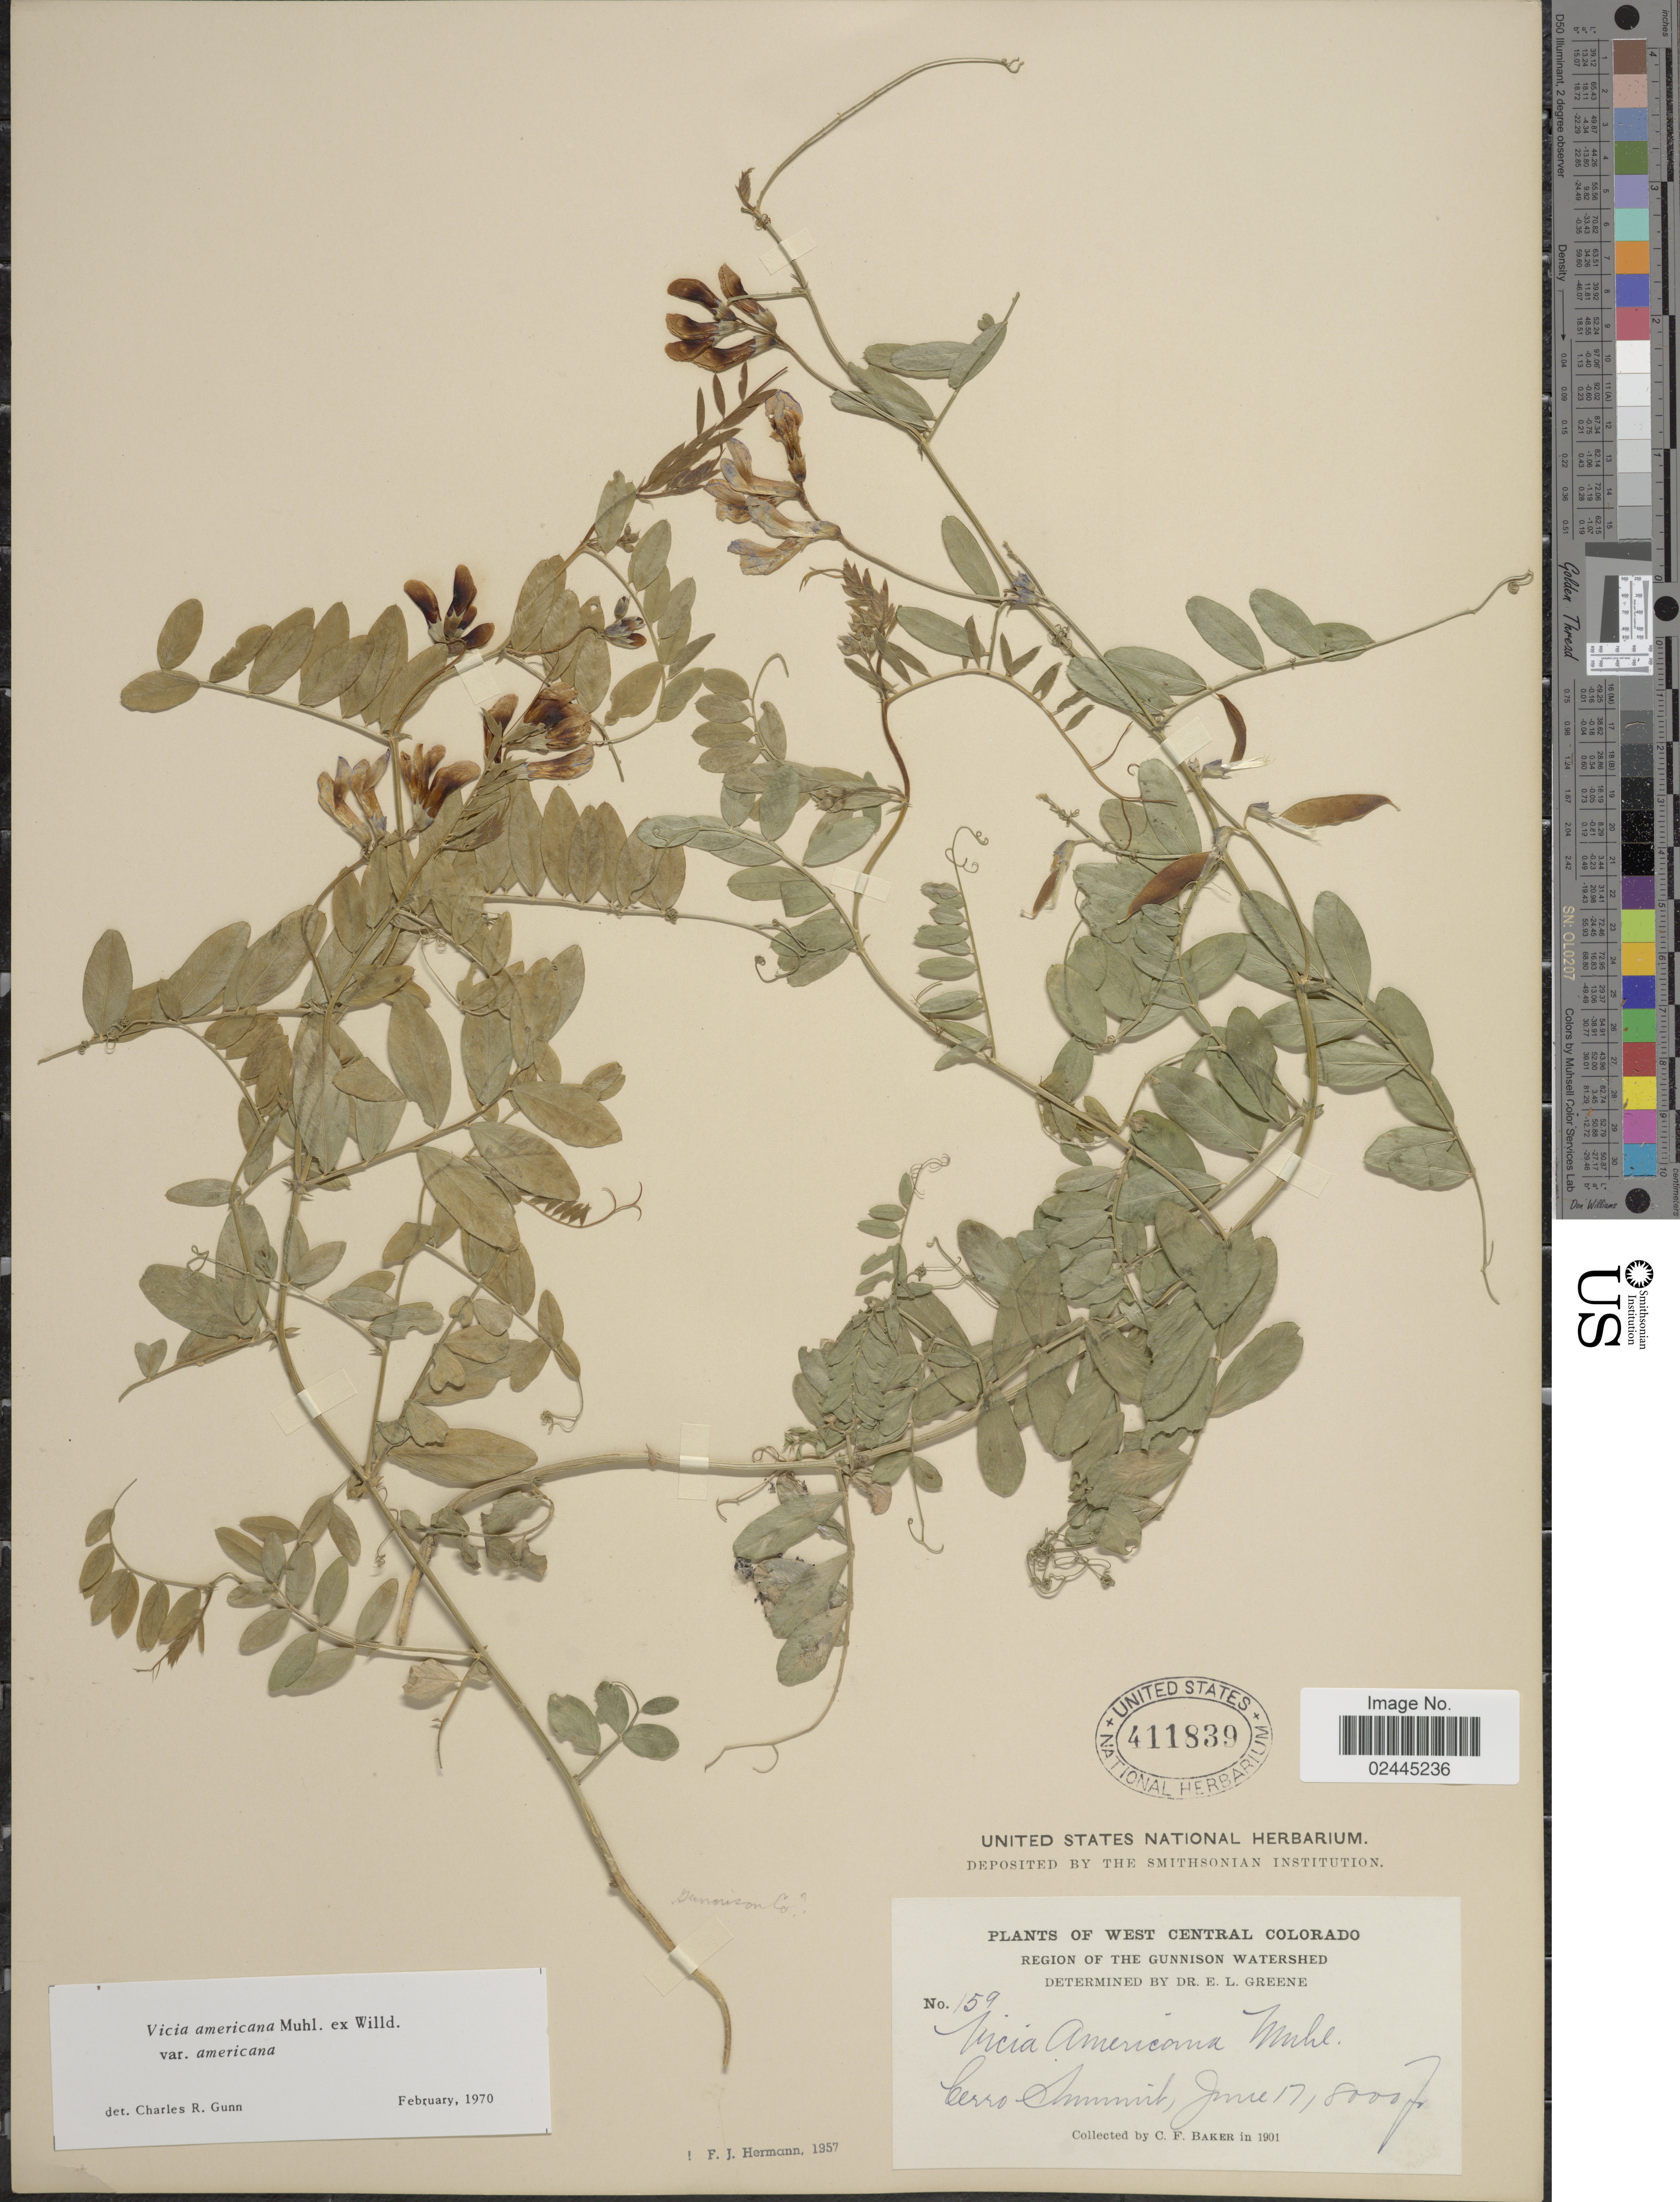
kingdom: Plantae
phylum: Tracheophyta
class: Magnoliopsida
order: Fabales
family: Fabaceae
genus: Vicia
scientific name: Vicia americana var. americana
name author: Muhl. ex Willd.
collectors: C. F. Baker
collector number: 159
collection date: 1901-06-17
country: United States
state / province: Colorado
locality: West Central Colorado, Region of the Gunnison Watershed. Cerro Summit.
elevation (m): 2438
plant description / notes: No precise locality correction needed.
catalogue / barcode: US 411839